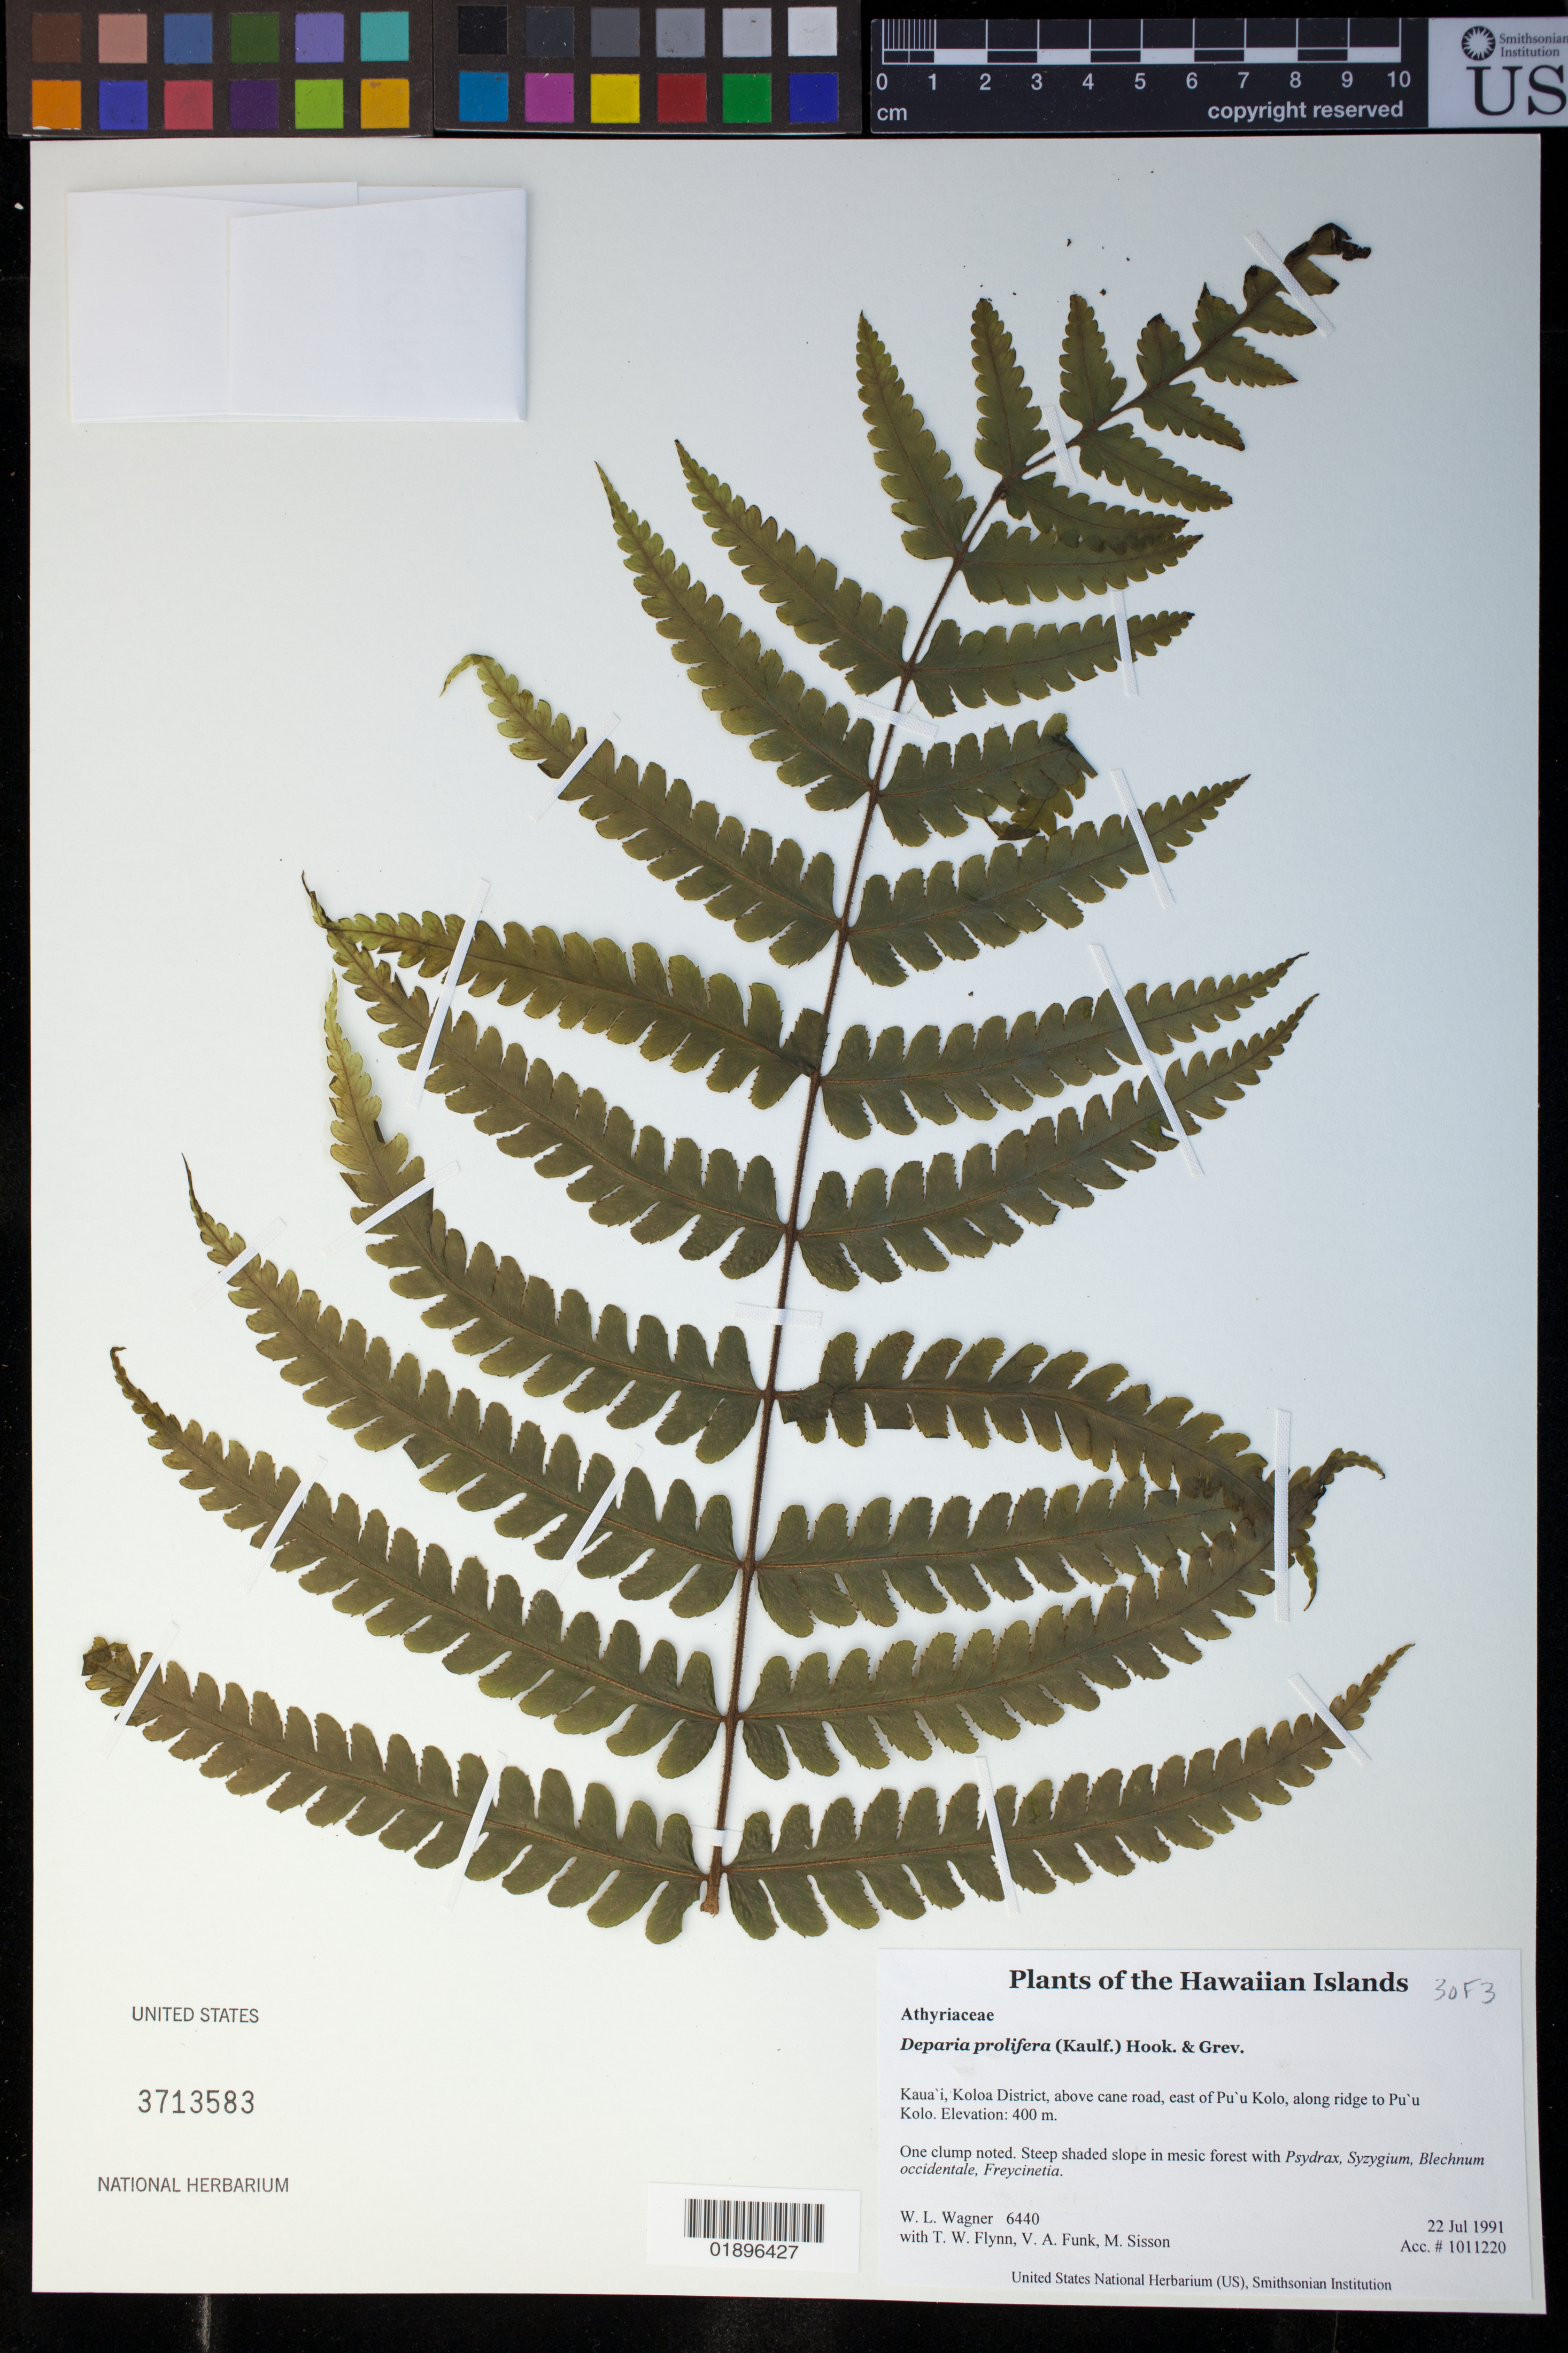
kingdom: Plantae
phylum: Tracheophyta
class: Polypodiopsida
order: Polypodiales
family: Athyriaceae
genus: Deparia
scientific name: Deparia prolifera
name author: (Kaulf.) Hook. & Grev.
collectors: W. L. Wagner, T. W. Flynn, V. Funk & M. Sisson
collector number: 6440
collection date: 1991-07-22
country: United States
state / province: Hawaii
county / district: Kauai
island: Kaua'i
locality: Koloa District, above cane road, east of Pu'u Kolo, along ridge to Pu'u Kolo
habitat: Steep shaded slope in mesic forest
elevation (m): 400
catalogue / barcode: US 3713583